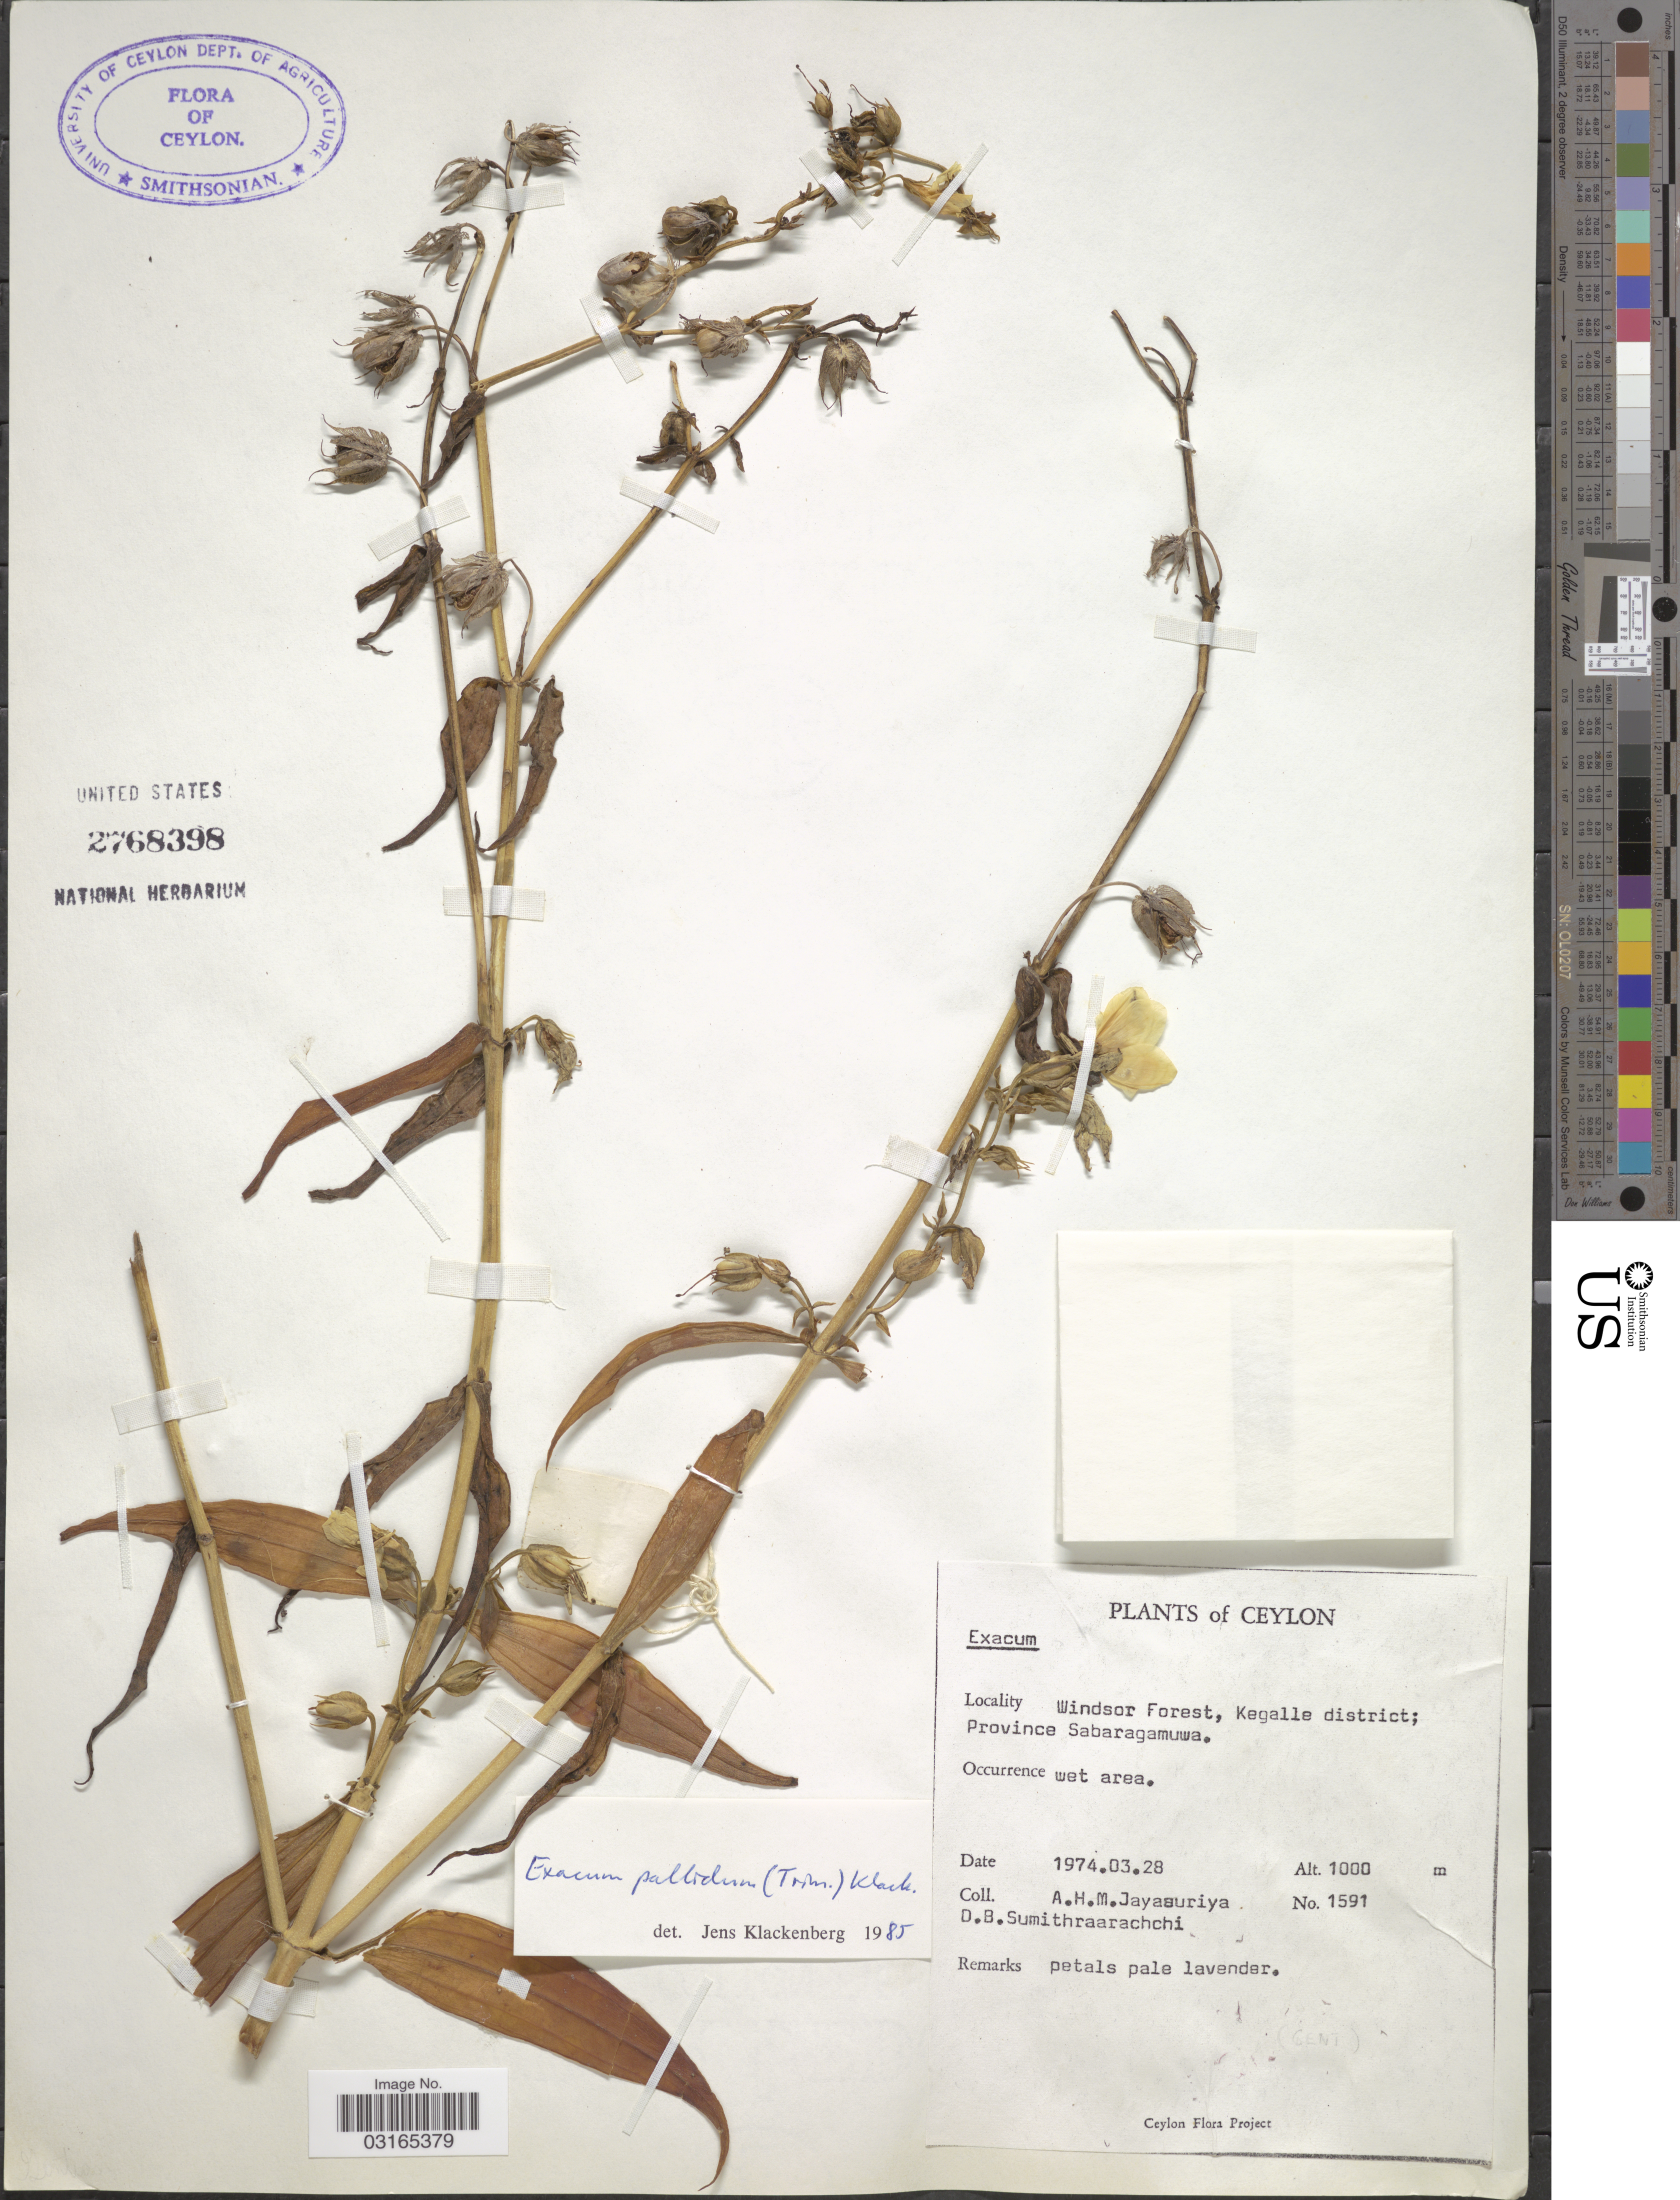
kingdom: Plantae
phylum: Tracheophyta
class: Magnoliopsida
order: Gentianales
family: Gentianaceae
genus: Exacum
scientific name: Exacum pallidum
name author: (Trimen) Klack.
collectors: A. H. Jayasuriya & D. B. Sumithraarachchi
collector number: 1591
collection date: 1974-03-28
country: Sri Lanka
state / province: Sabaragamuwa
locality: Ceylon. Windsor Forest, Kegalle district.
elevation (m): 1000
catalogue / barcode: US 2768398